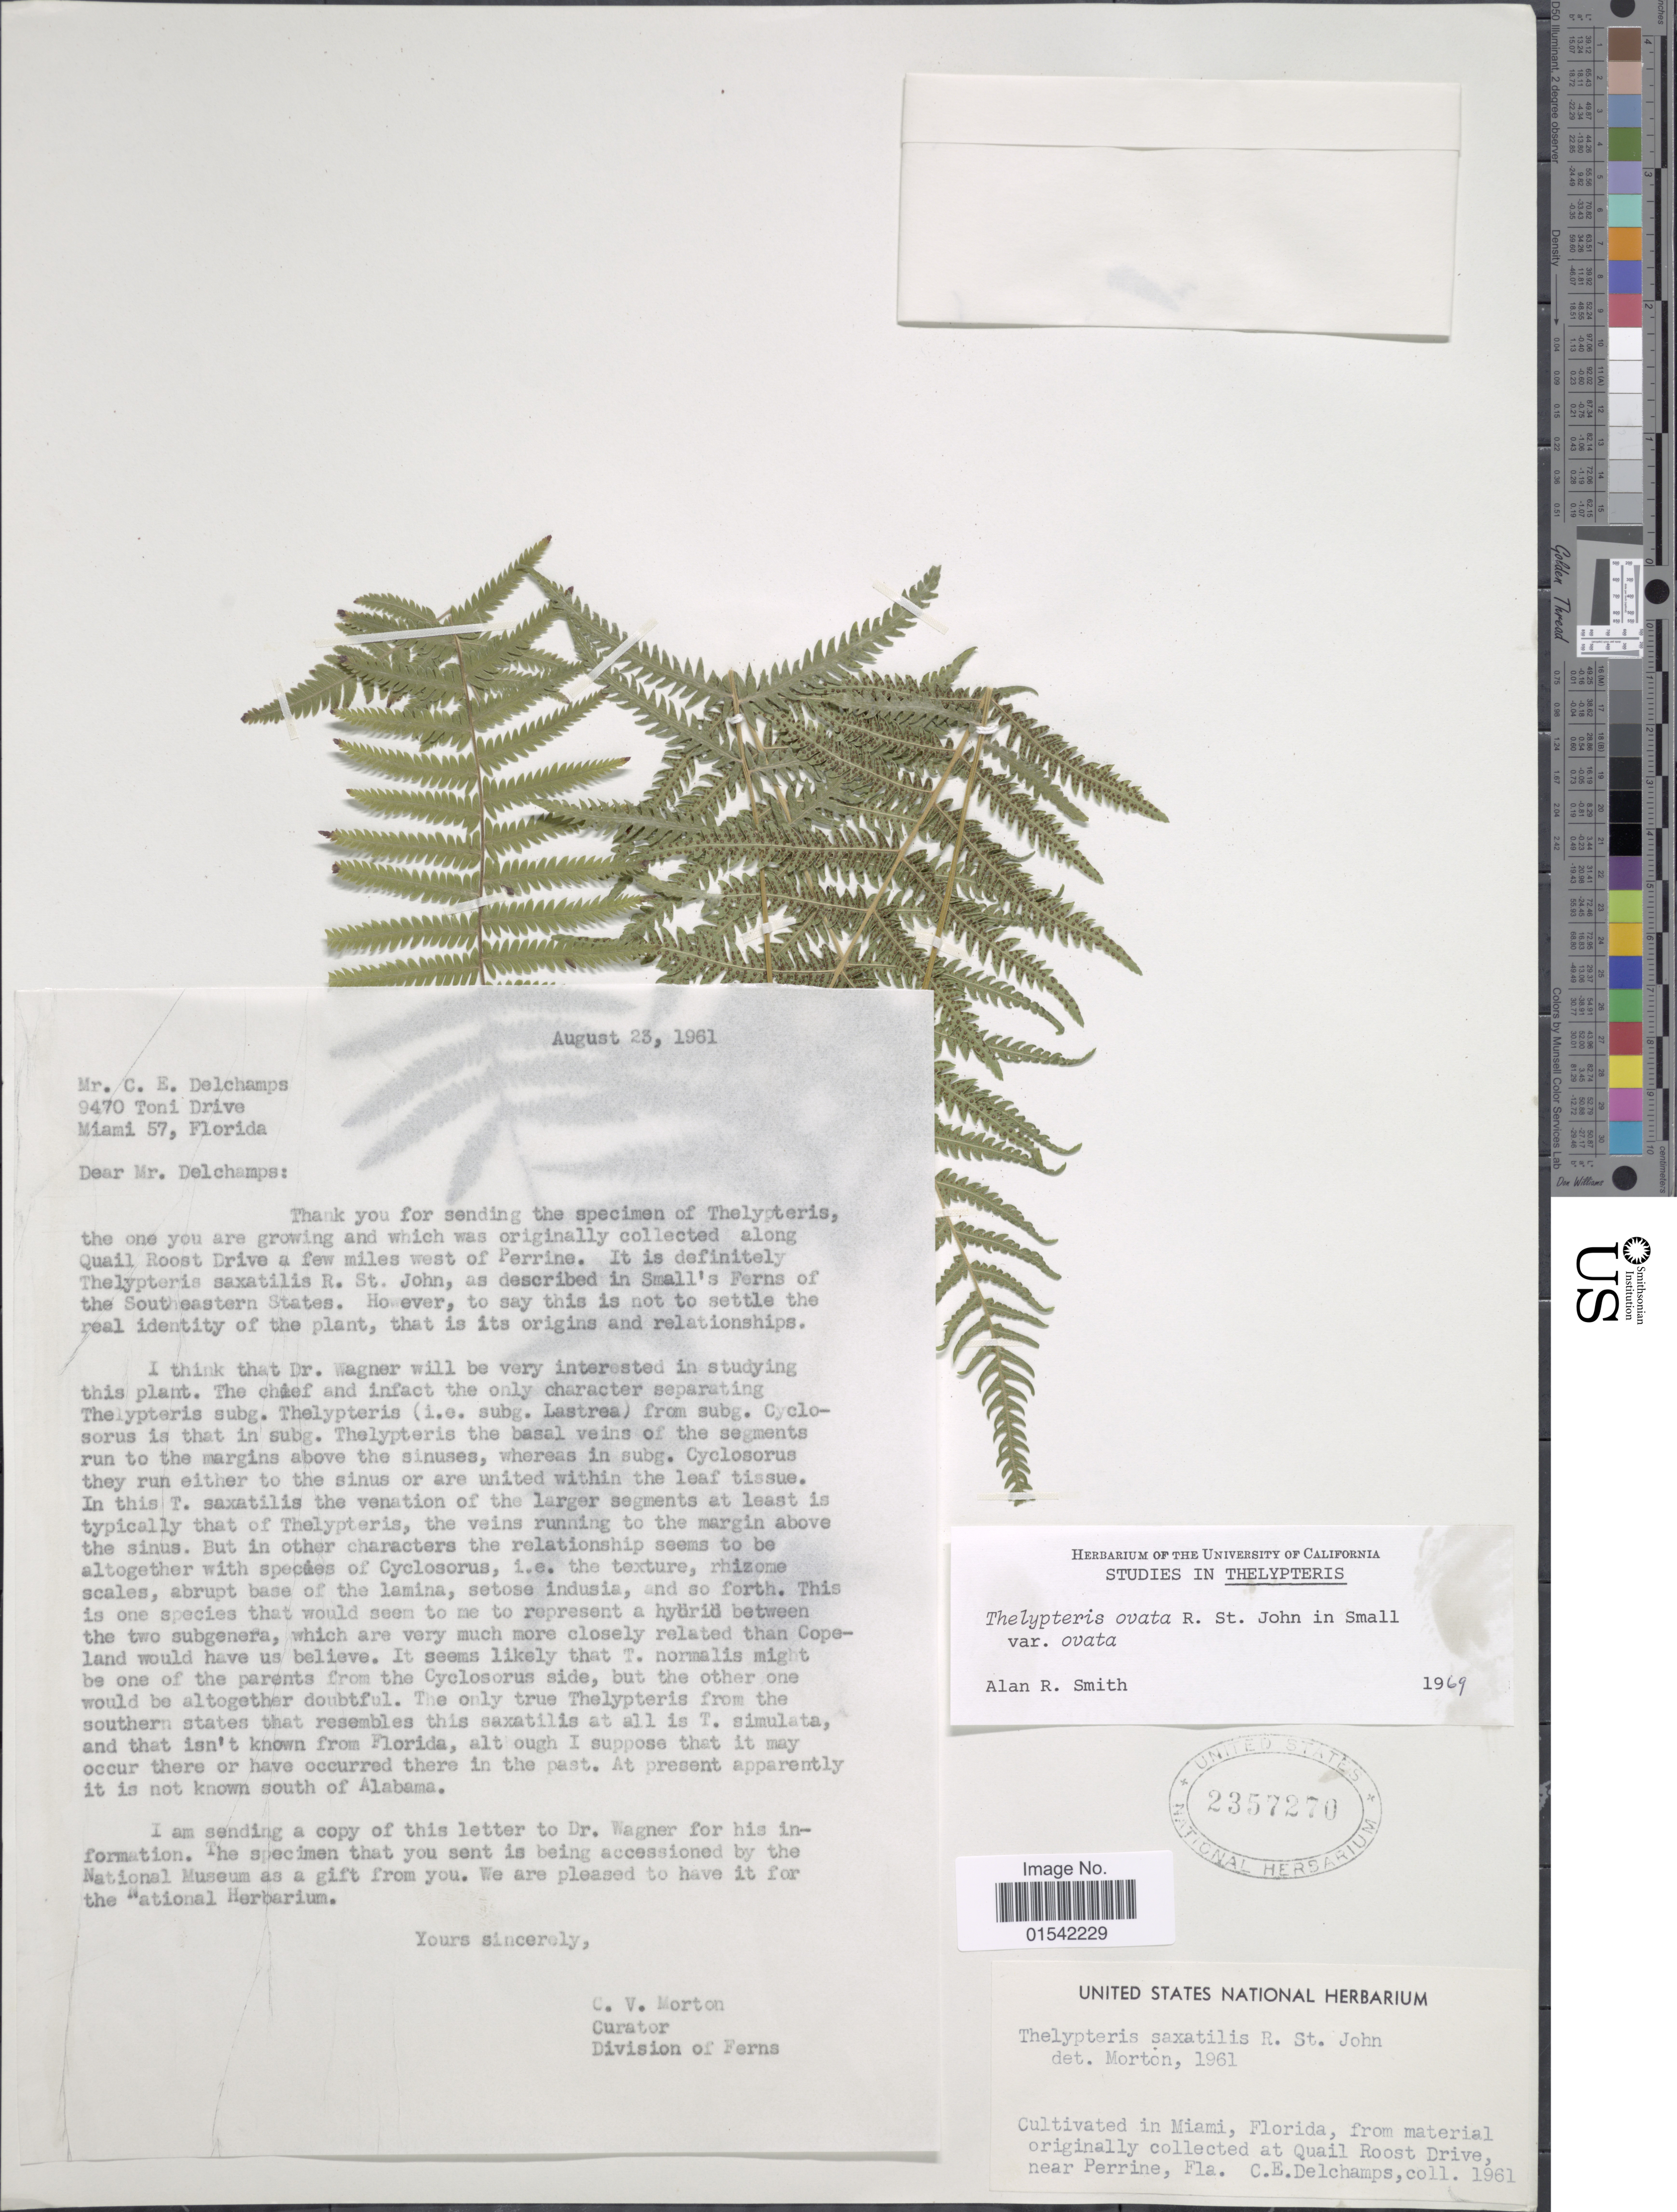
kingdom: Plantae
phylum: Tracheophyta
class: Polypodiopsida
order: Polypodiales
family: Thelypteridaceae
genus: Cyclosorus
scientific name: Cyclosorus ovatus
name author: (R.P. St. John) Mazumdar & Mukhop.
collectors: C. Delchamps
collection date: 1961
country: United States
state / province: Florida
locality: In Miami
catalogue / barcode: US 2357270